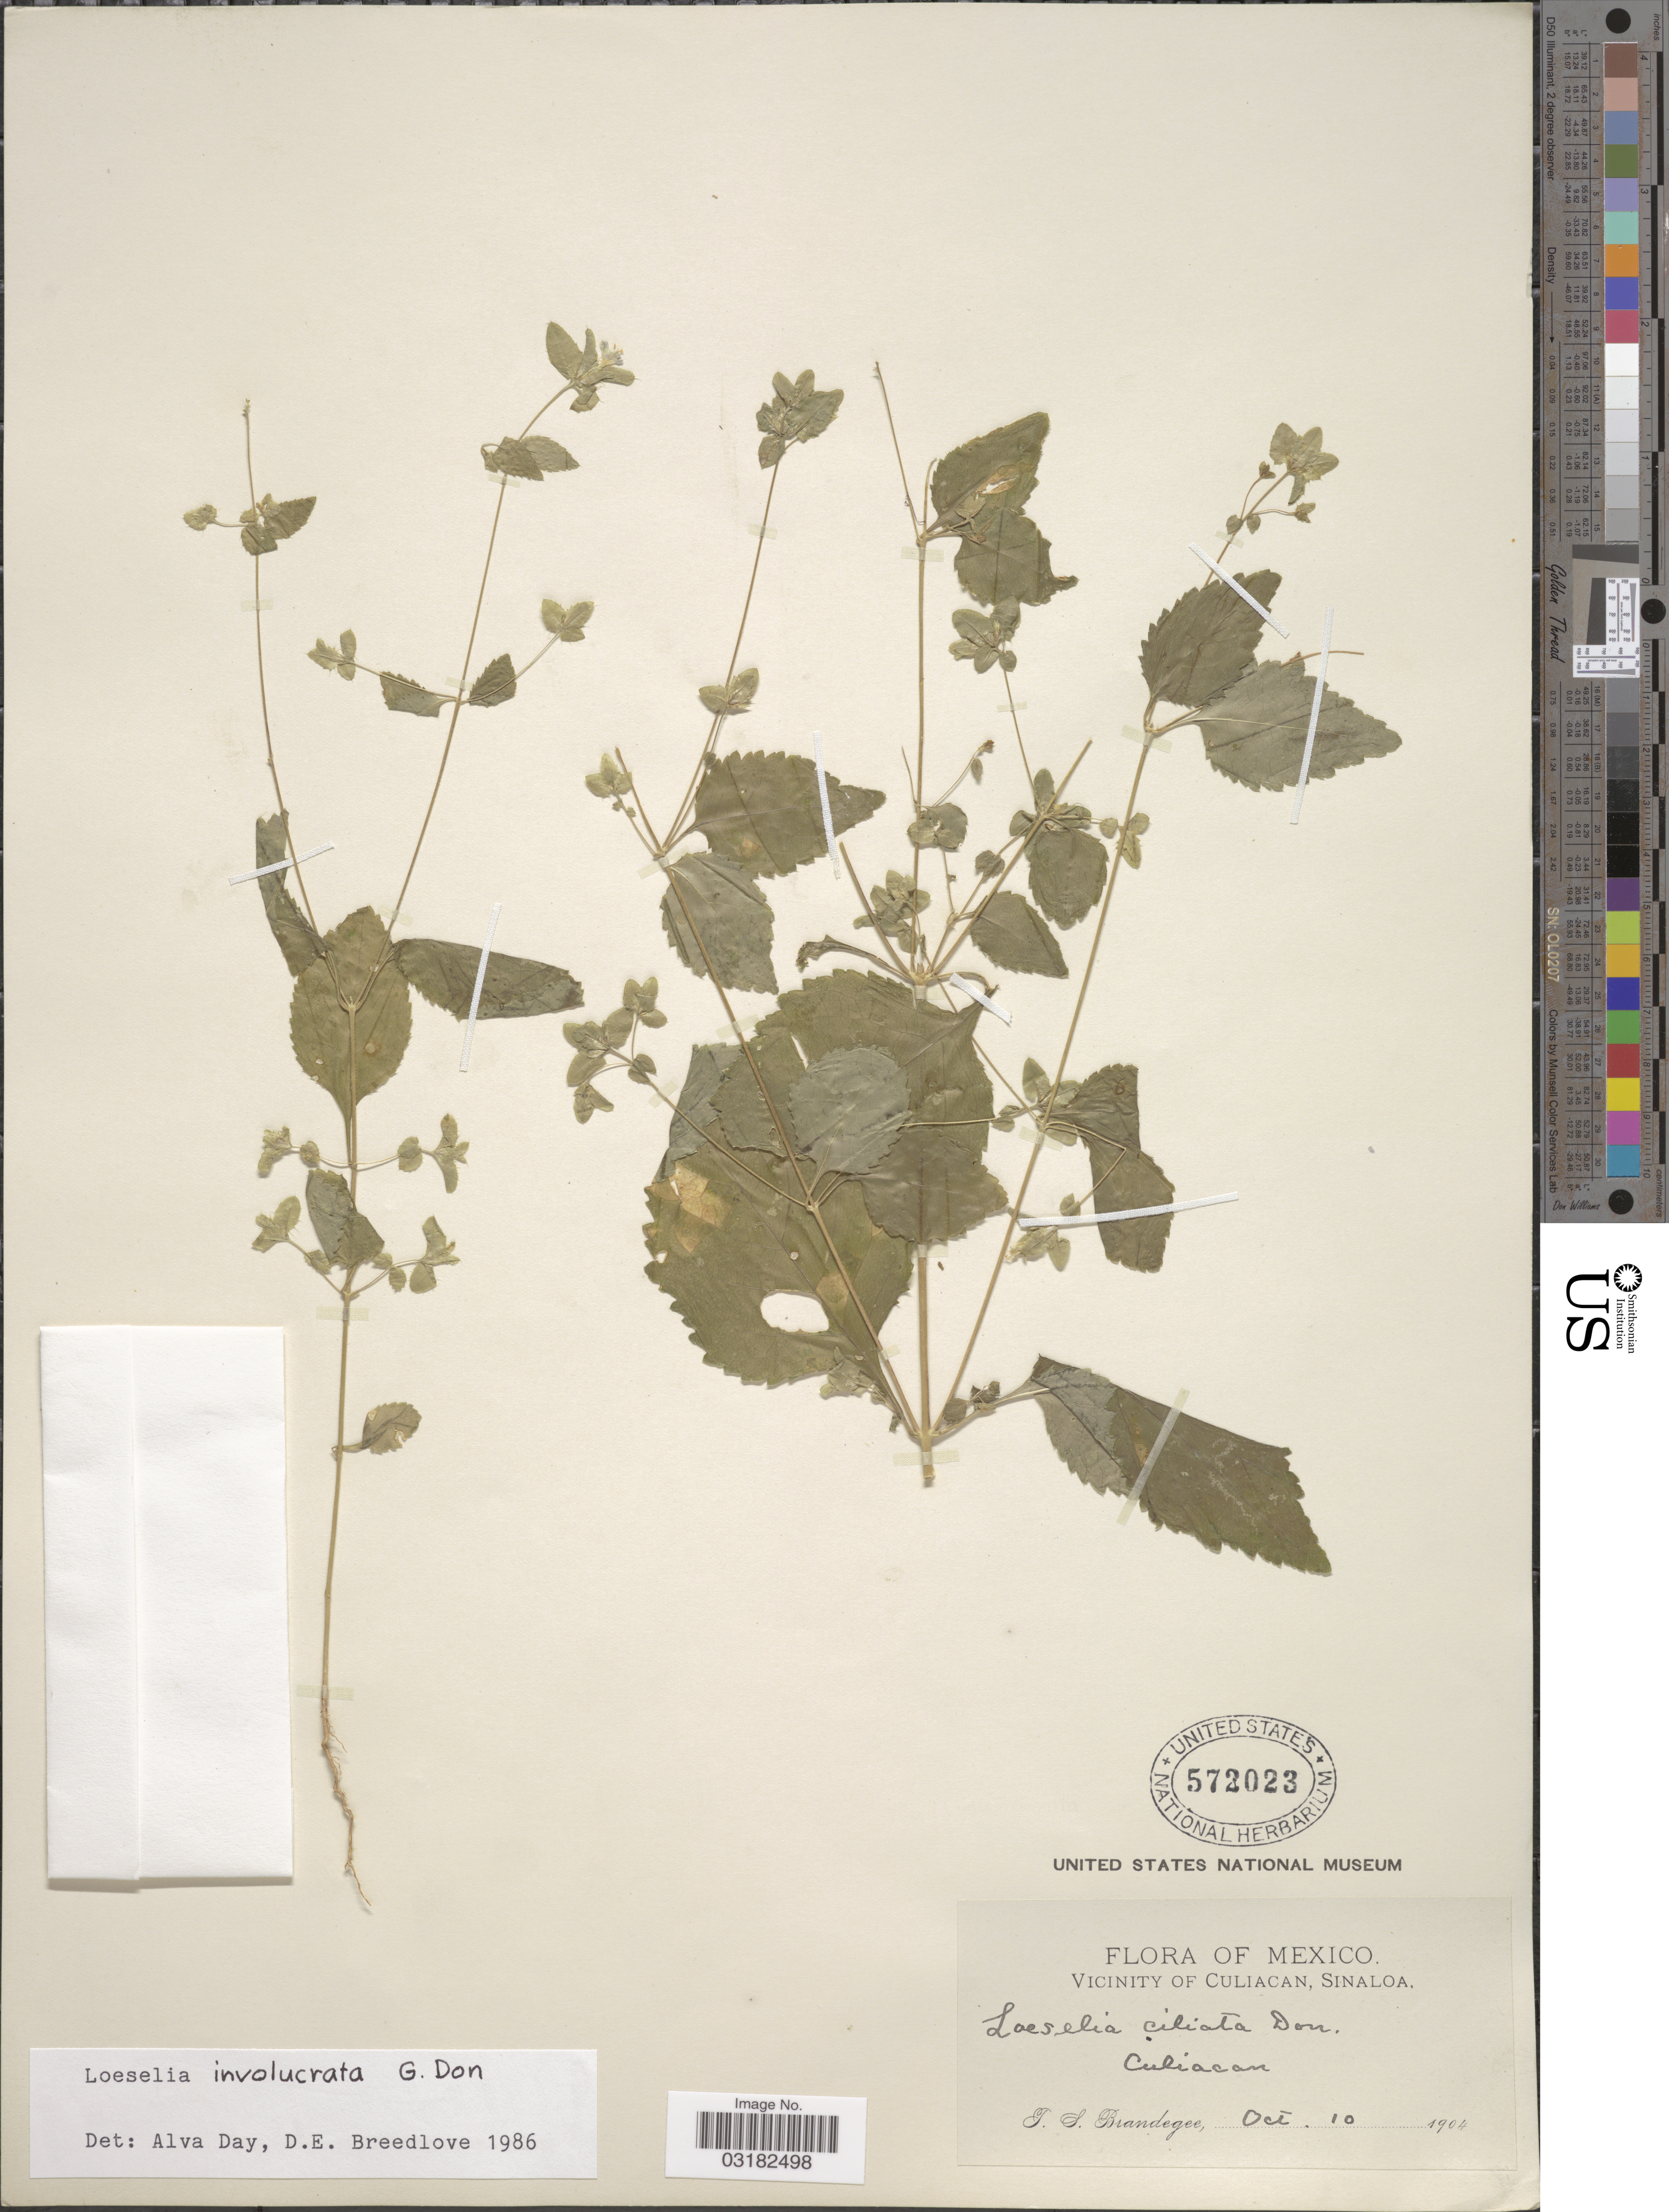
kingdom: Plantae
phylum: Tracheophyta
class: Magnoliopsida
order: Ericales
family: Polemoniaceae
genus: Loeselia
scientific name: Loeselia involucrata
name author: G. Don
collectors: T. S. Brandegee (herbarium)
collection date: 1904-10-10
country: Mexico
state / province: Sinaloa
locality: Vicinity of Culiacan. Culiacan.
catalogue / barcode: US 572023